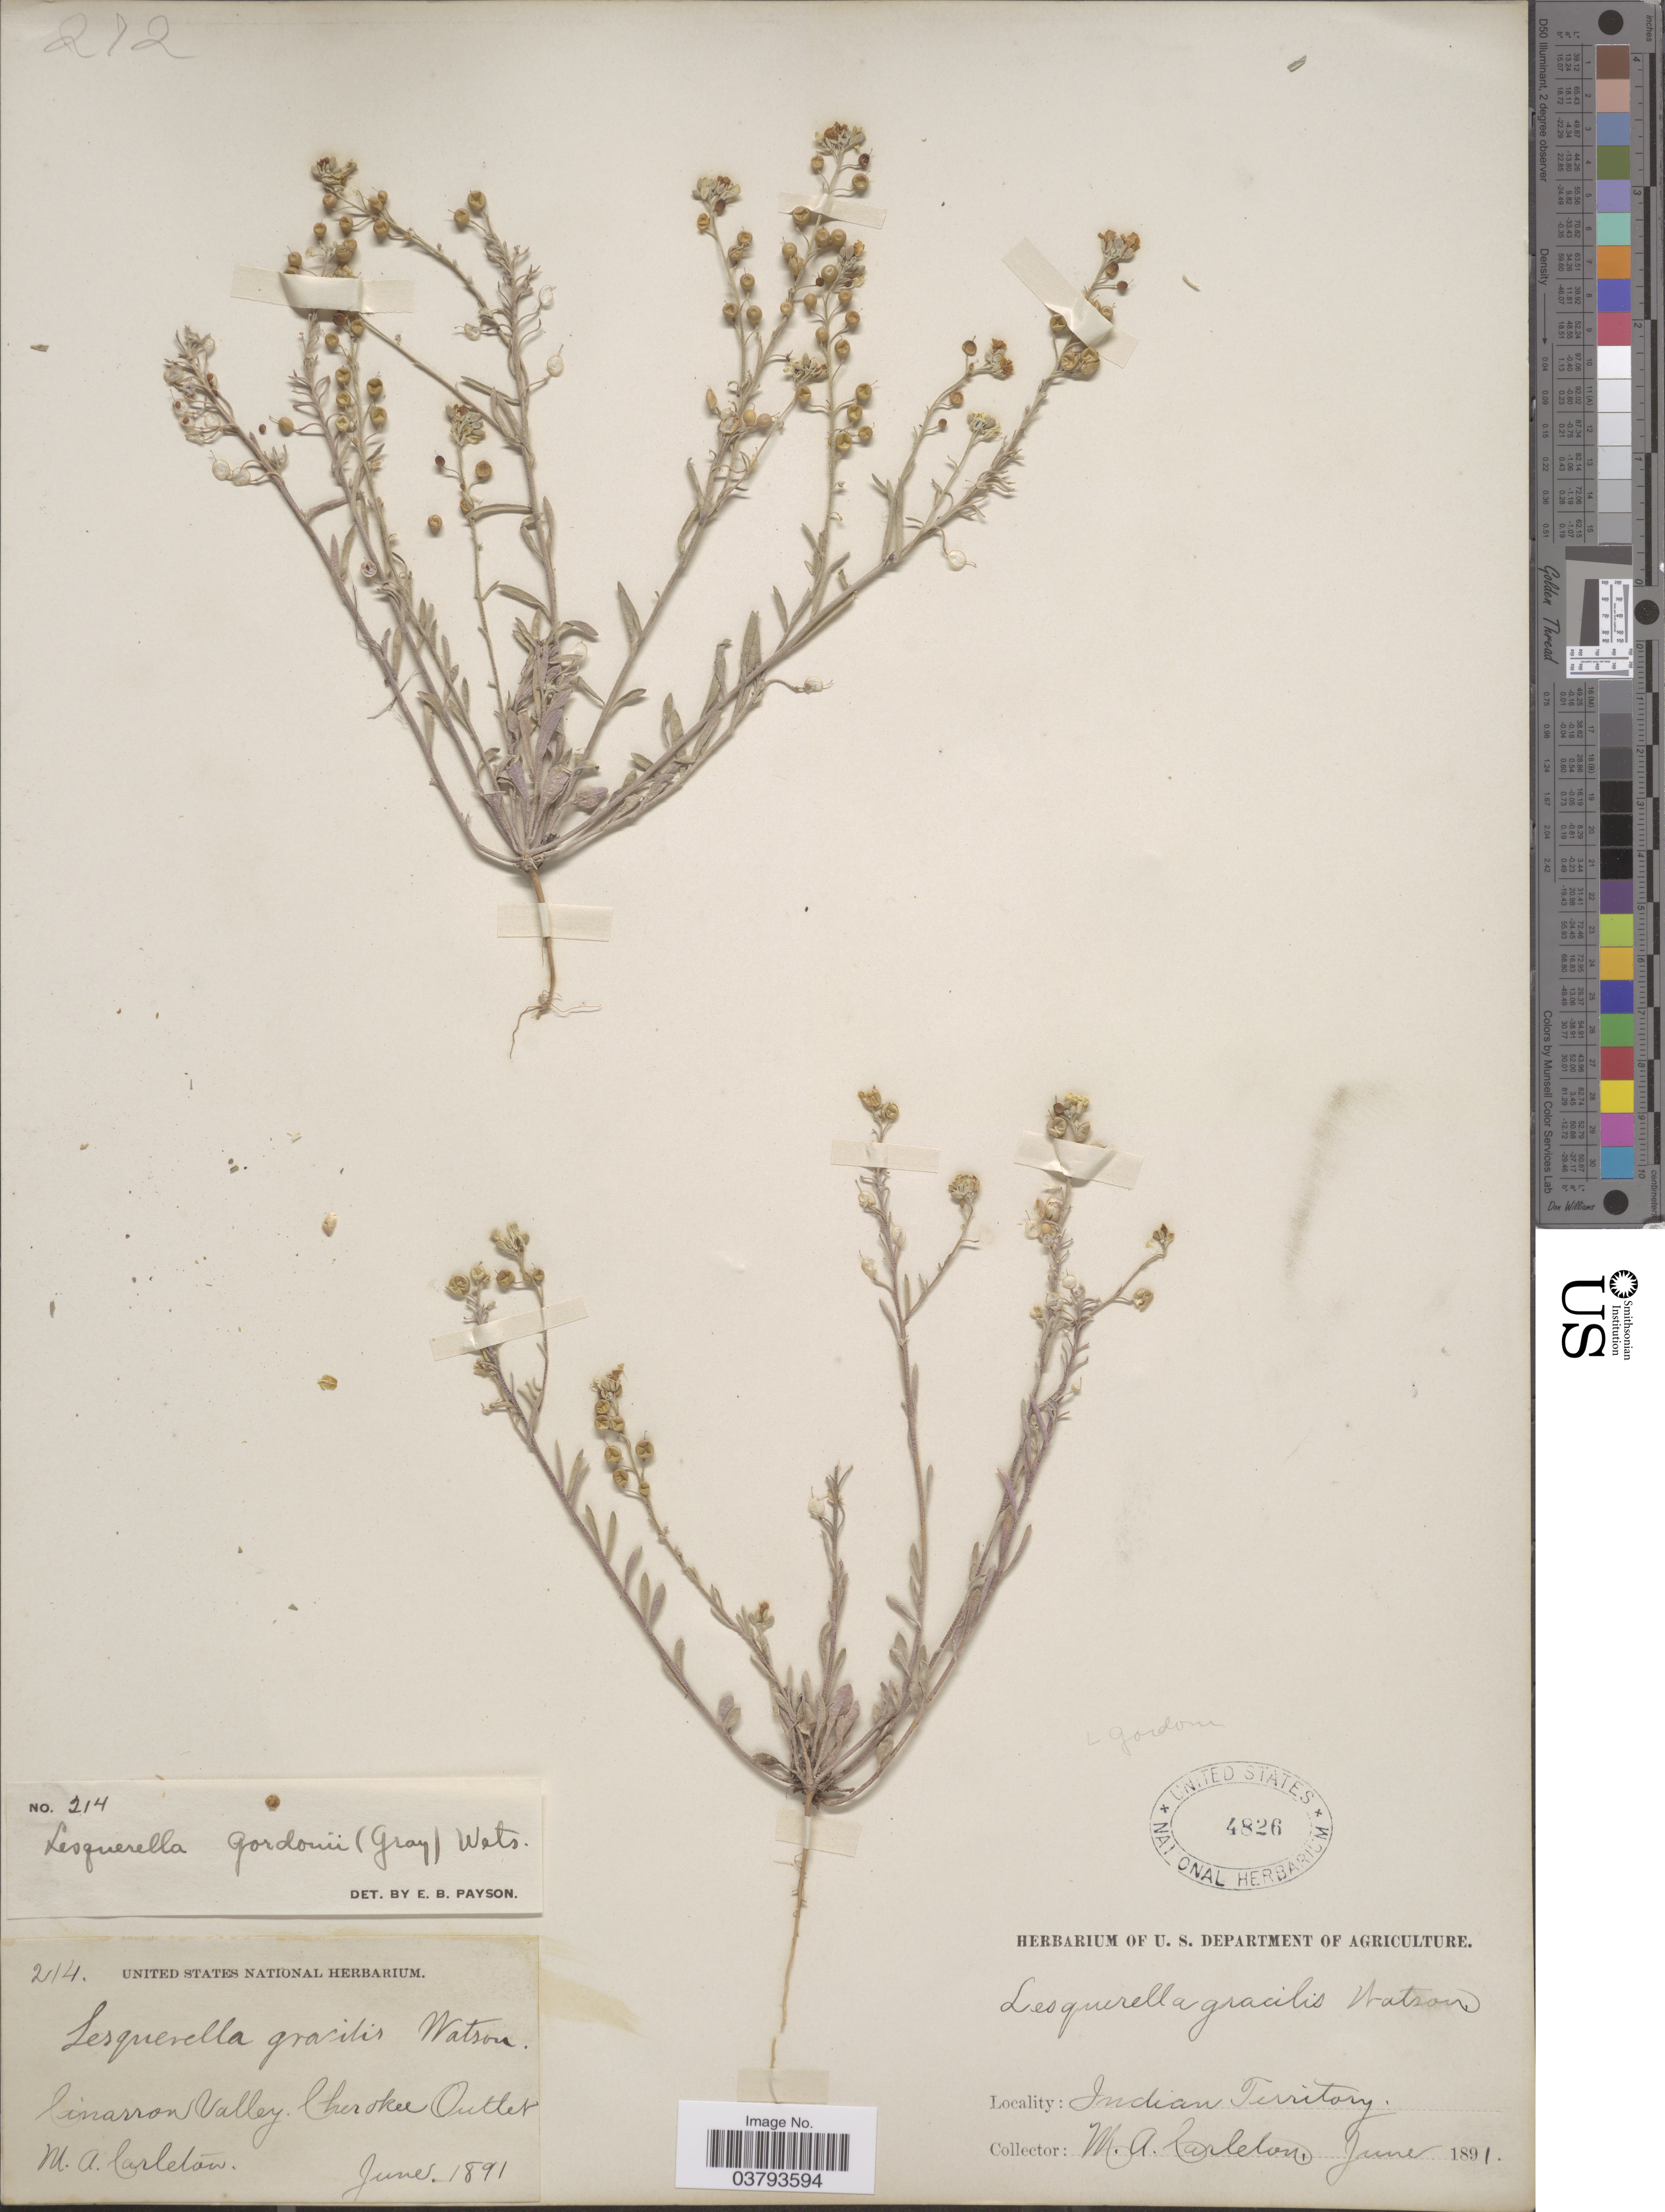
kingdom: Plantae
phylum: Tracheophyta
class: Magnoliopsida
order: Brassicales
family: Brassicaceae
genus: Lesquerella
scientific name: Lesquerella gordonii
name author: (A. Gray) S. Watson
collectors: M. A. Carleton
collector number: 214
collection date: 1891-06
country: United States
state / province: Oklahoma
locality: Indian Territory. Cimarron Valley. Cherokee Outlet.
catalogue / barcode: US 4826